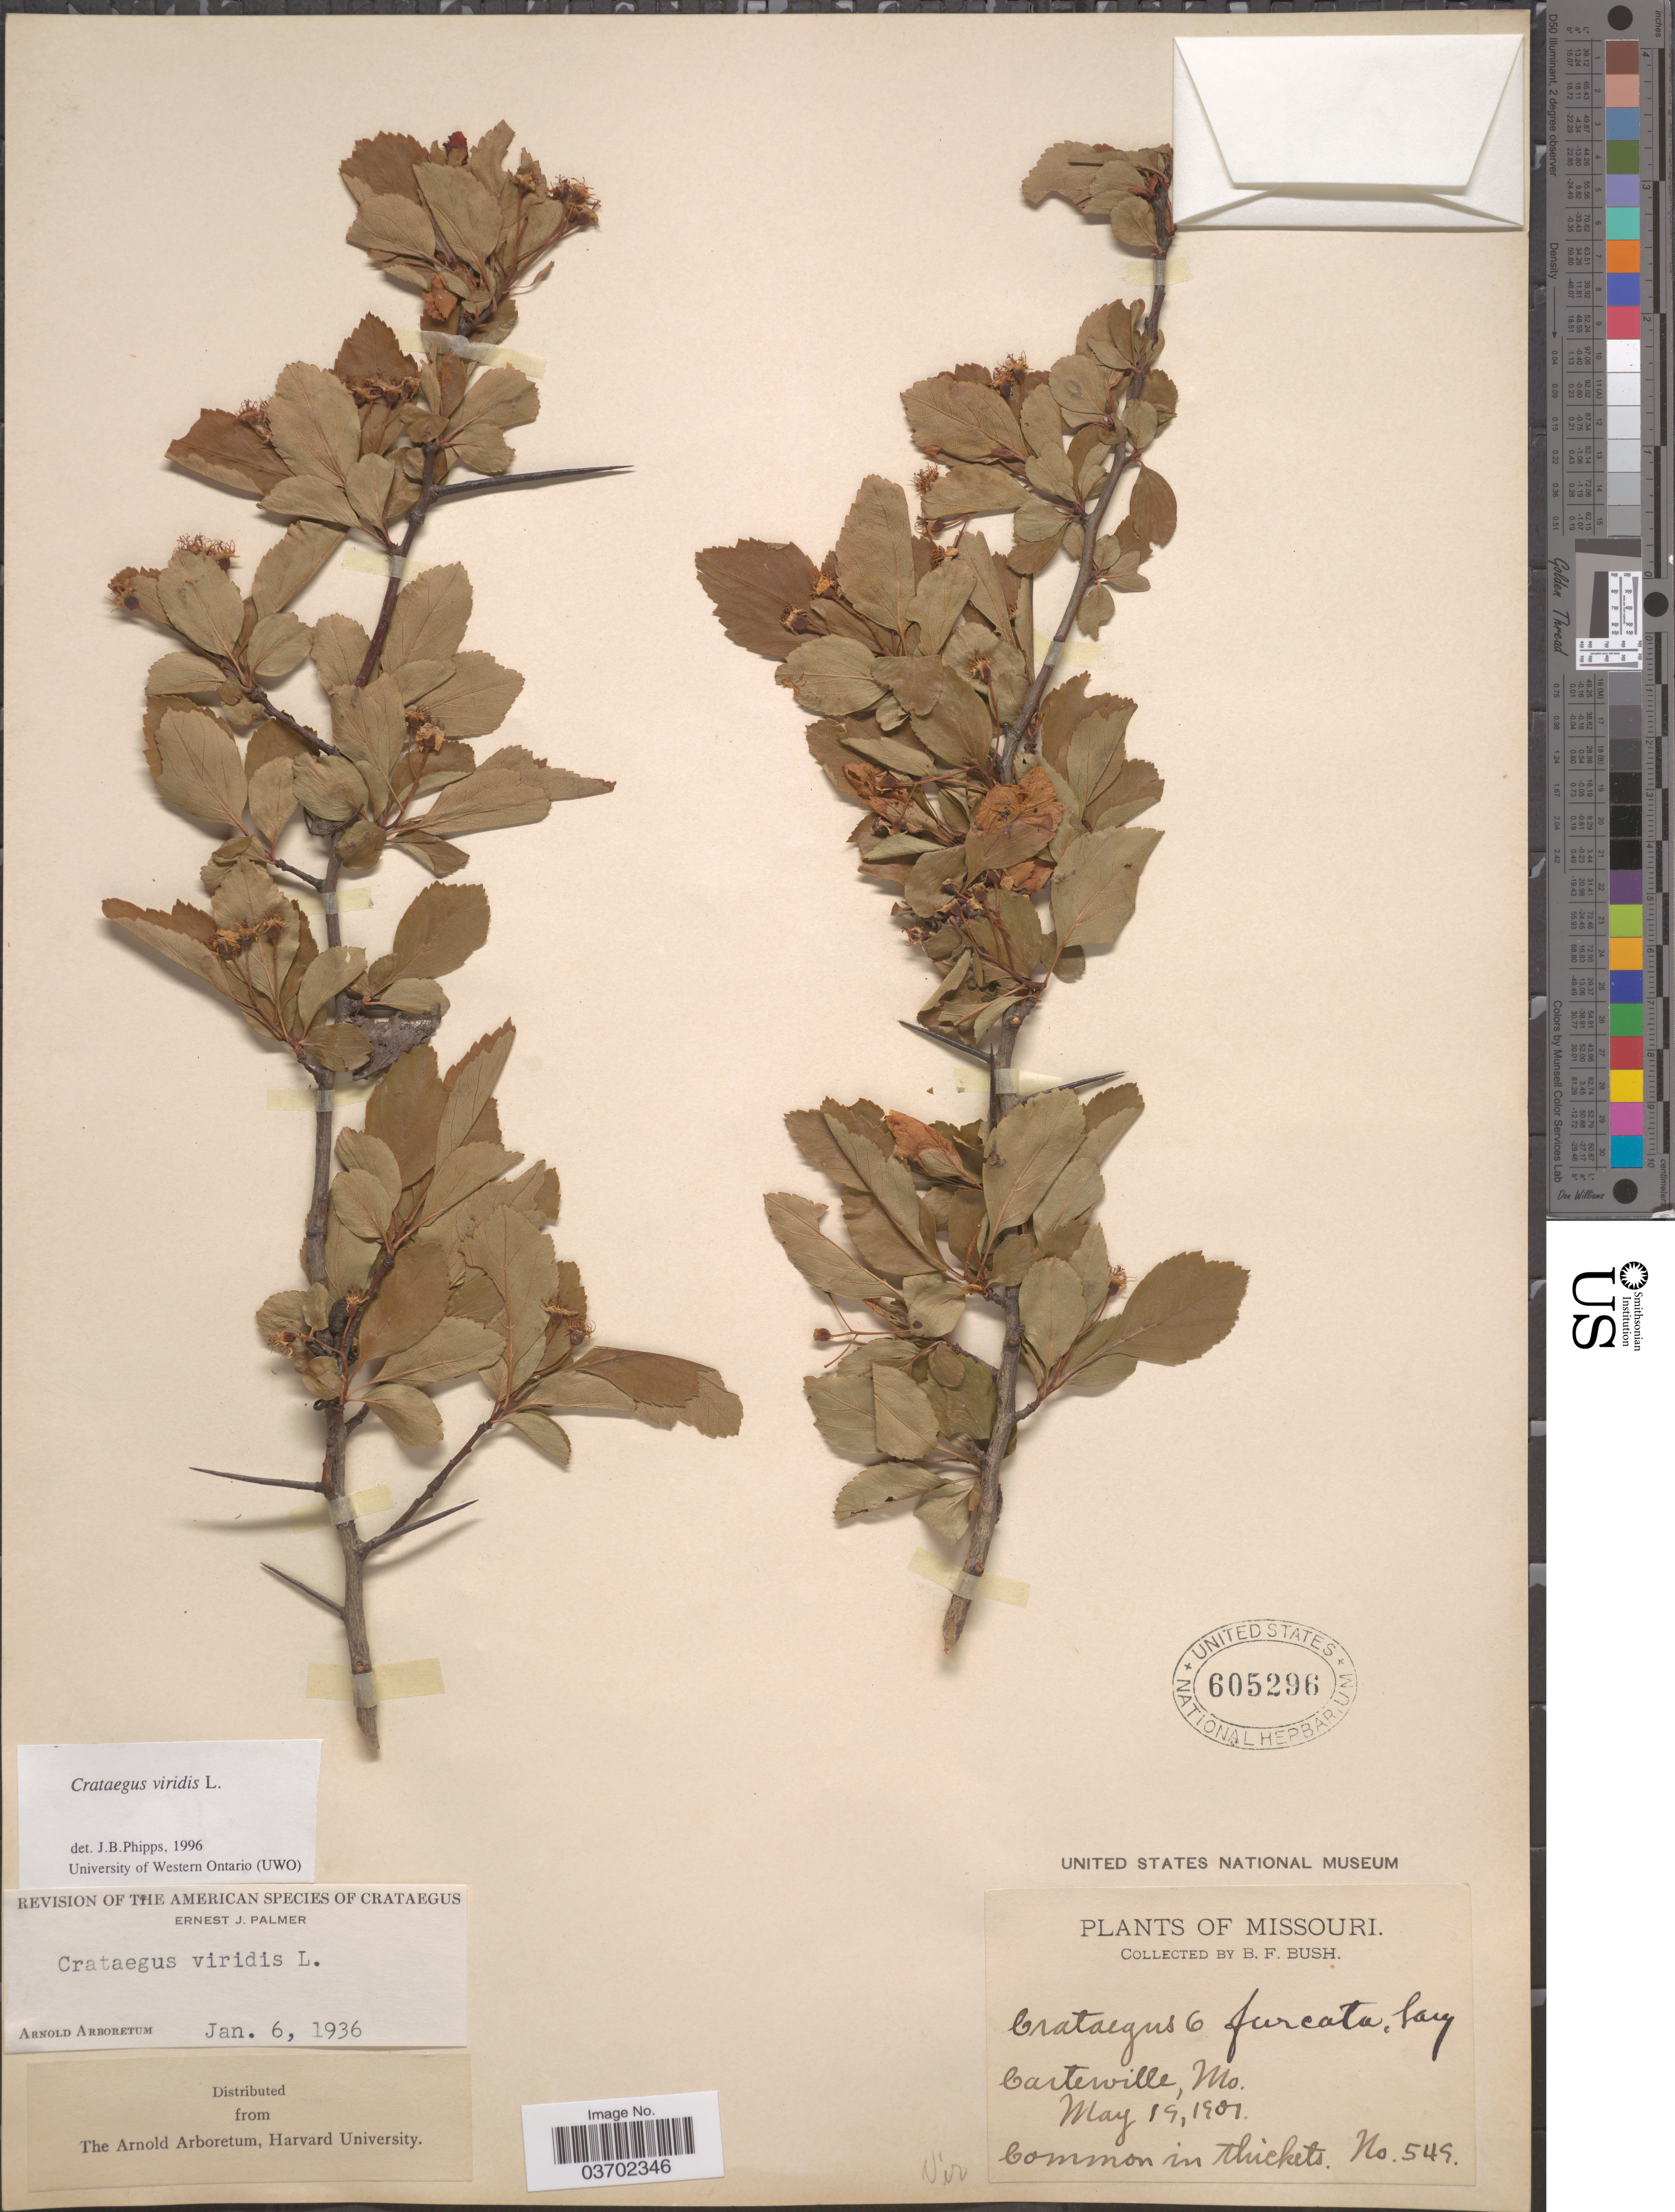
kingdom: Plantae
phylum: Tracheophyta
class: Magnoliopsida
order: Rosales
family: Rosaceae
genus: Crataegus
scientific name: Crataegus viridis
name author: L.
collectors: B. F. Bush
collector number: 545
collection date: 1901-05-19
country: United States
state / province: Missouri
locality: Carterville.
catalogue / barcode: US 605296